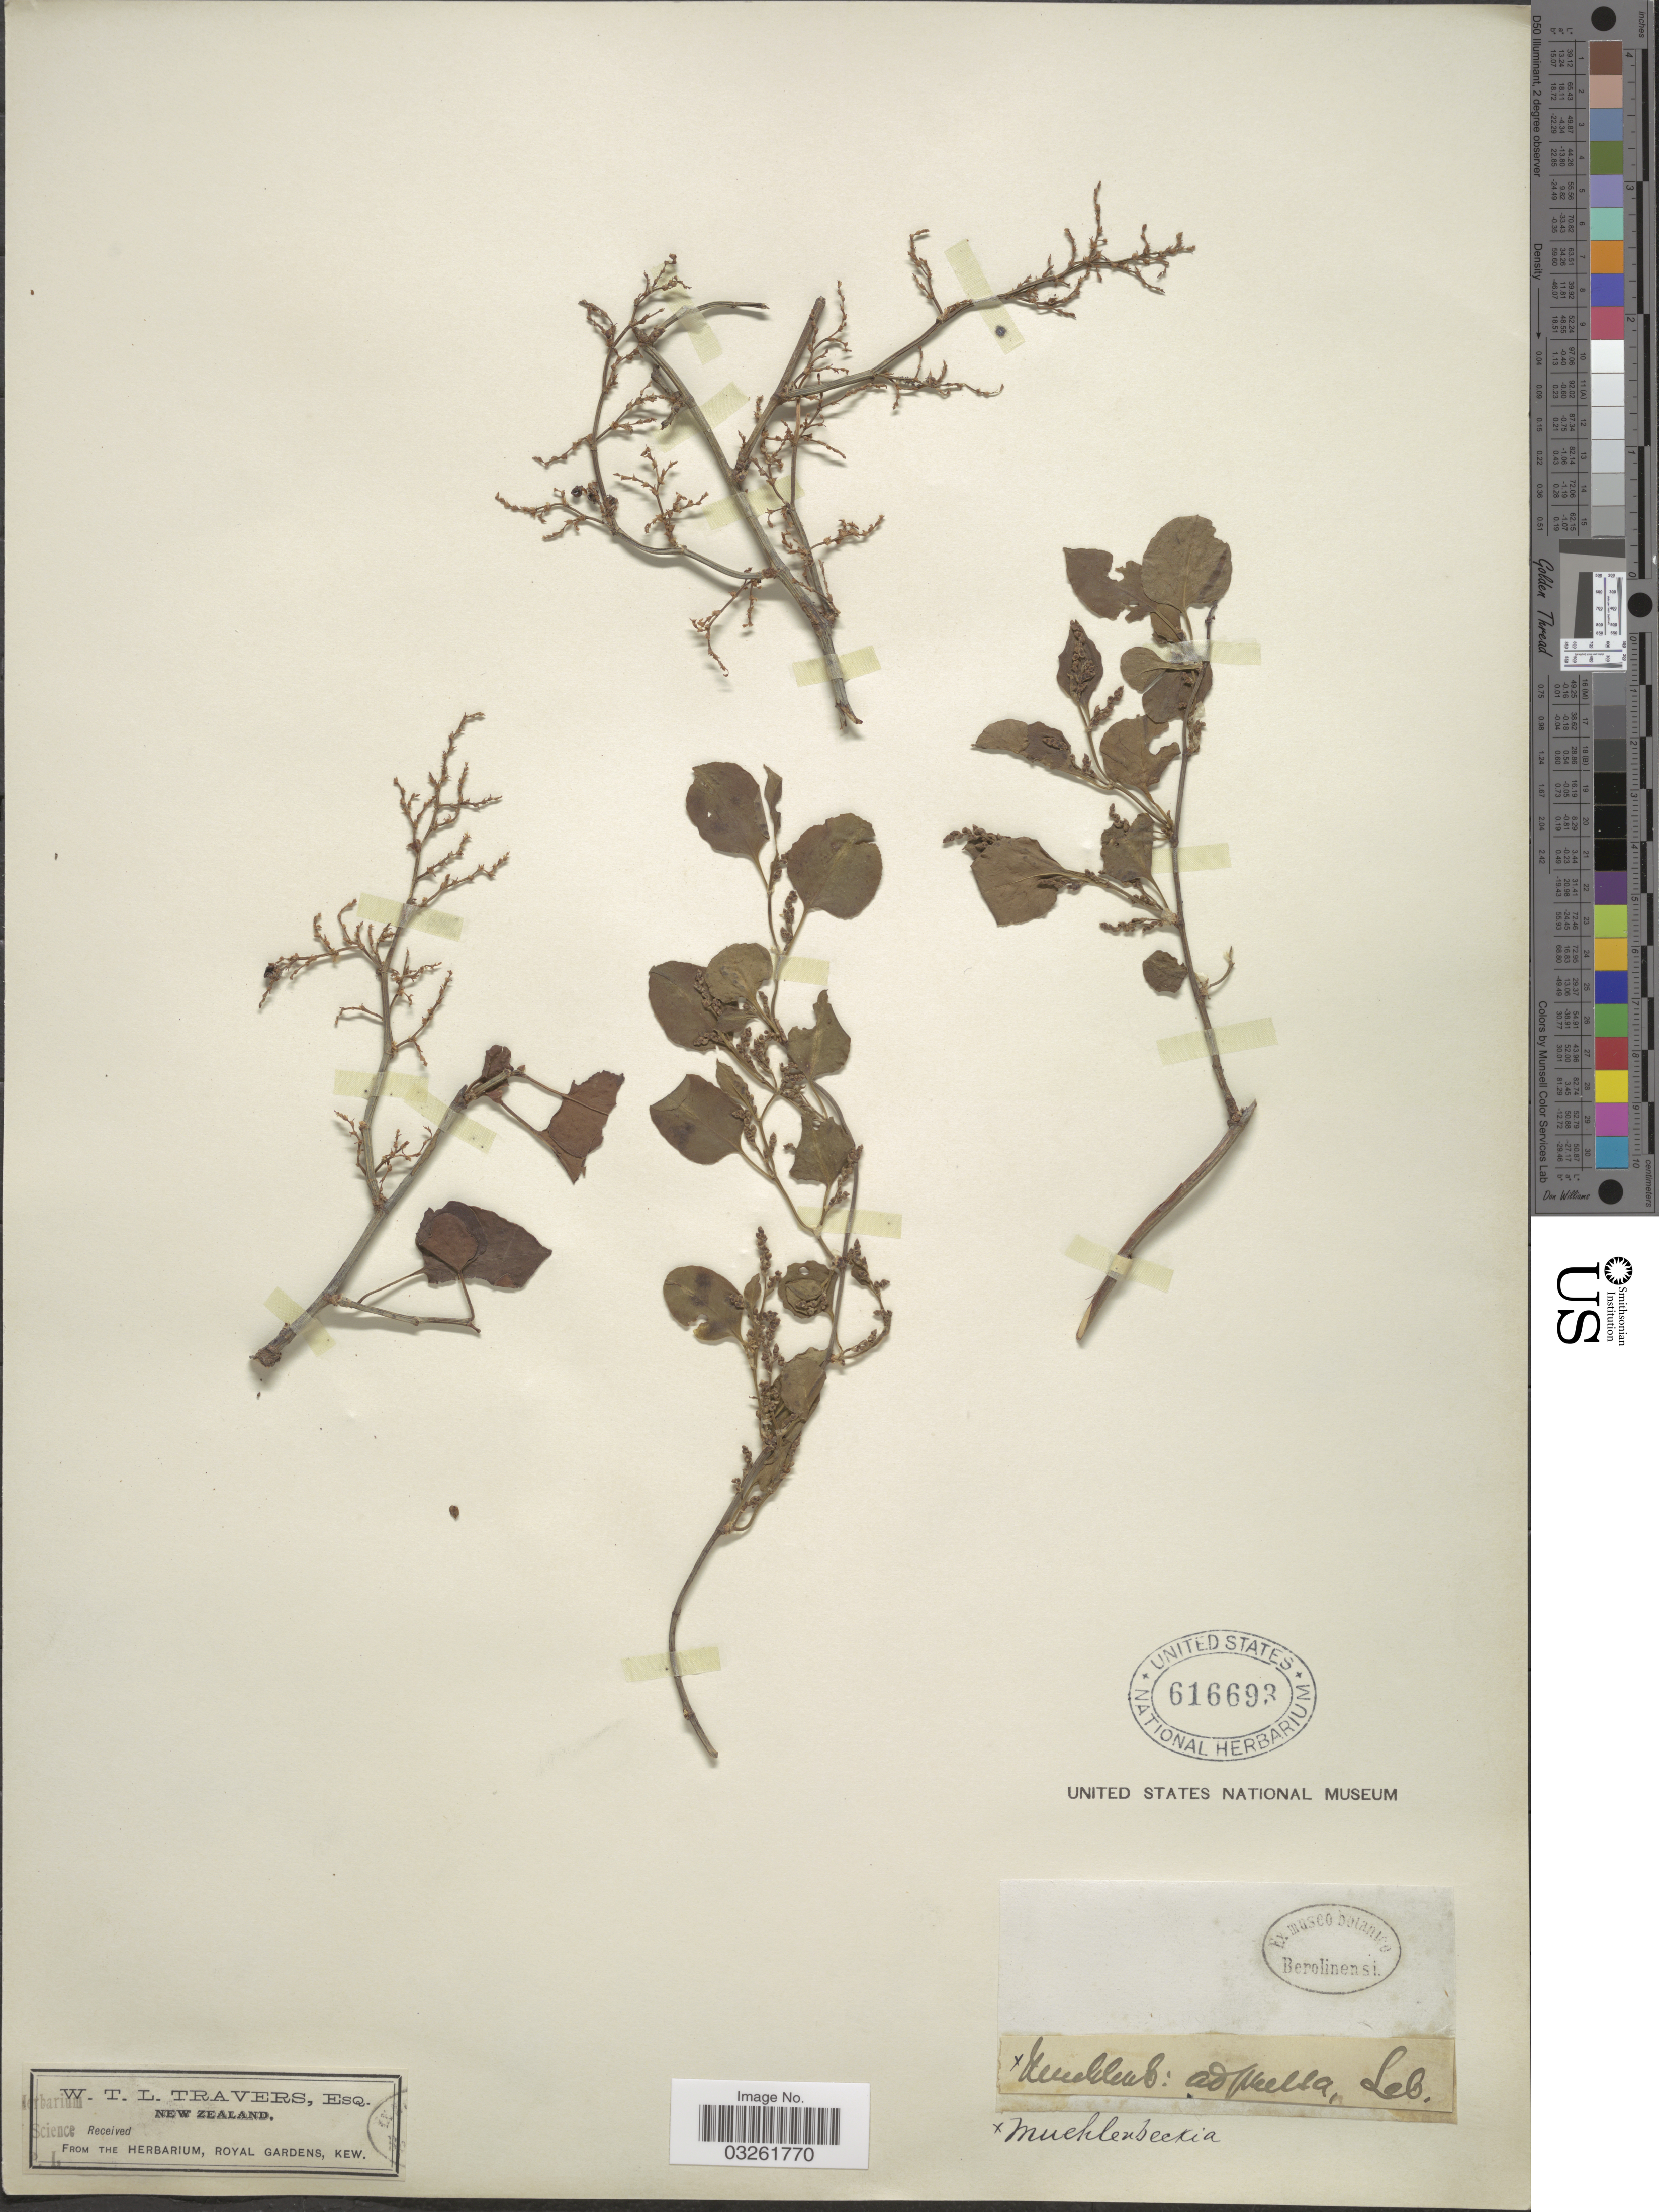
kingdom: Plantae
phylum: Tracheophyta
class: Magnoliopsida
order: Caryophyllales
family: Polygonaceae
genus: Muehlenbeckia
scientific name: Muehlenbeckia australis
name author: Meisn.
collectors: W. Travers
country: New Zealand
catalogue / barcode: US 616693